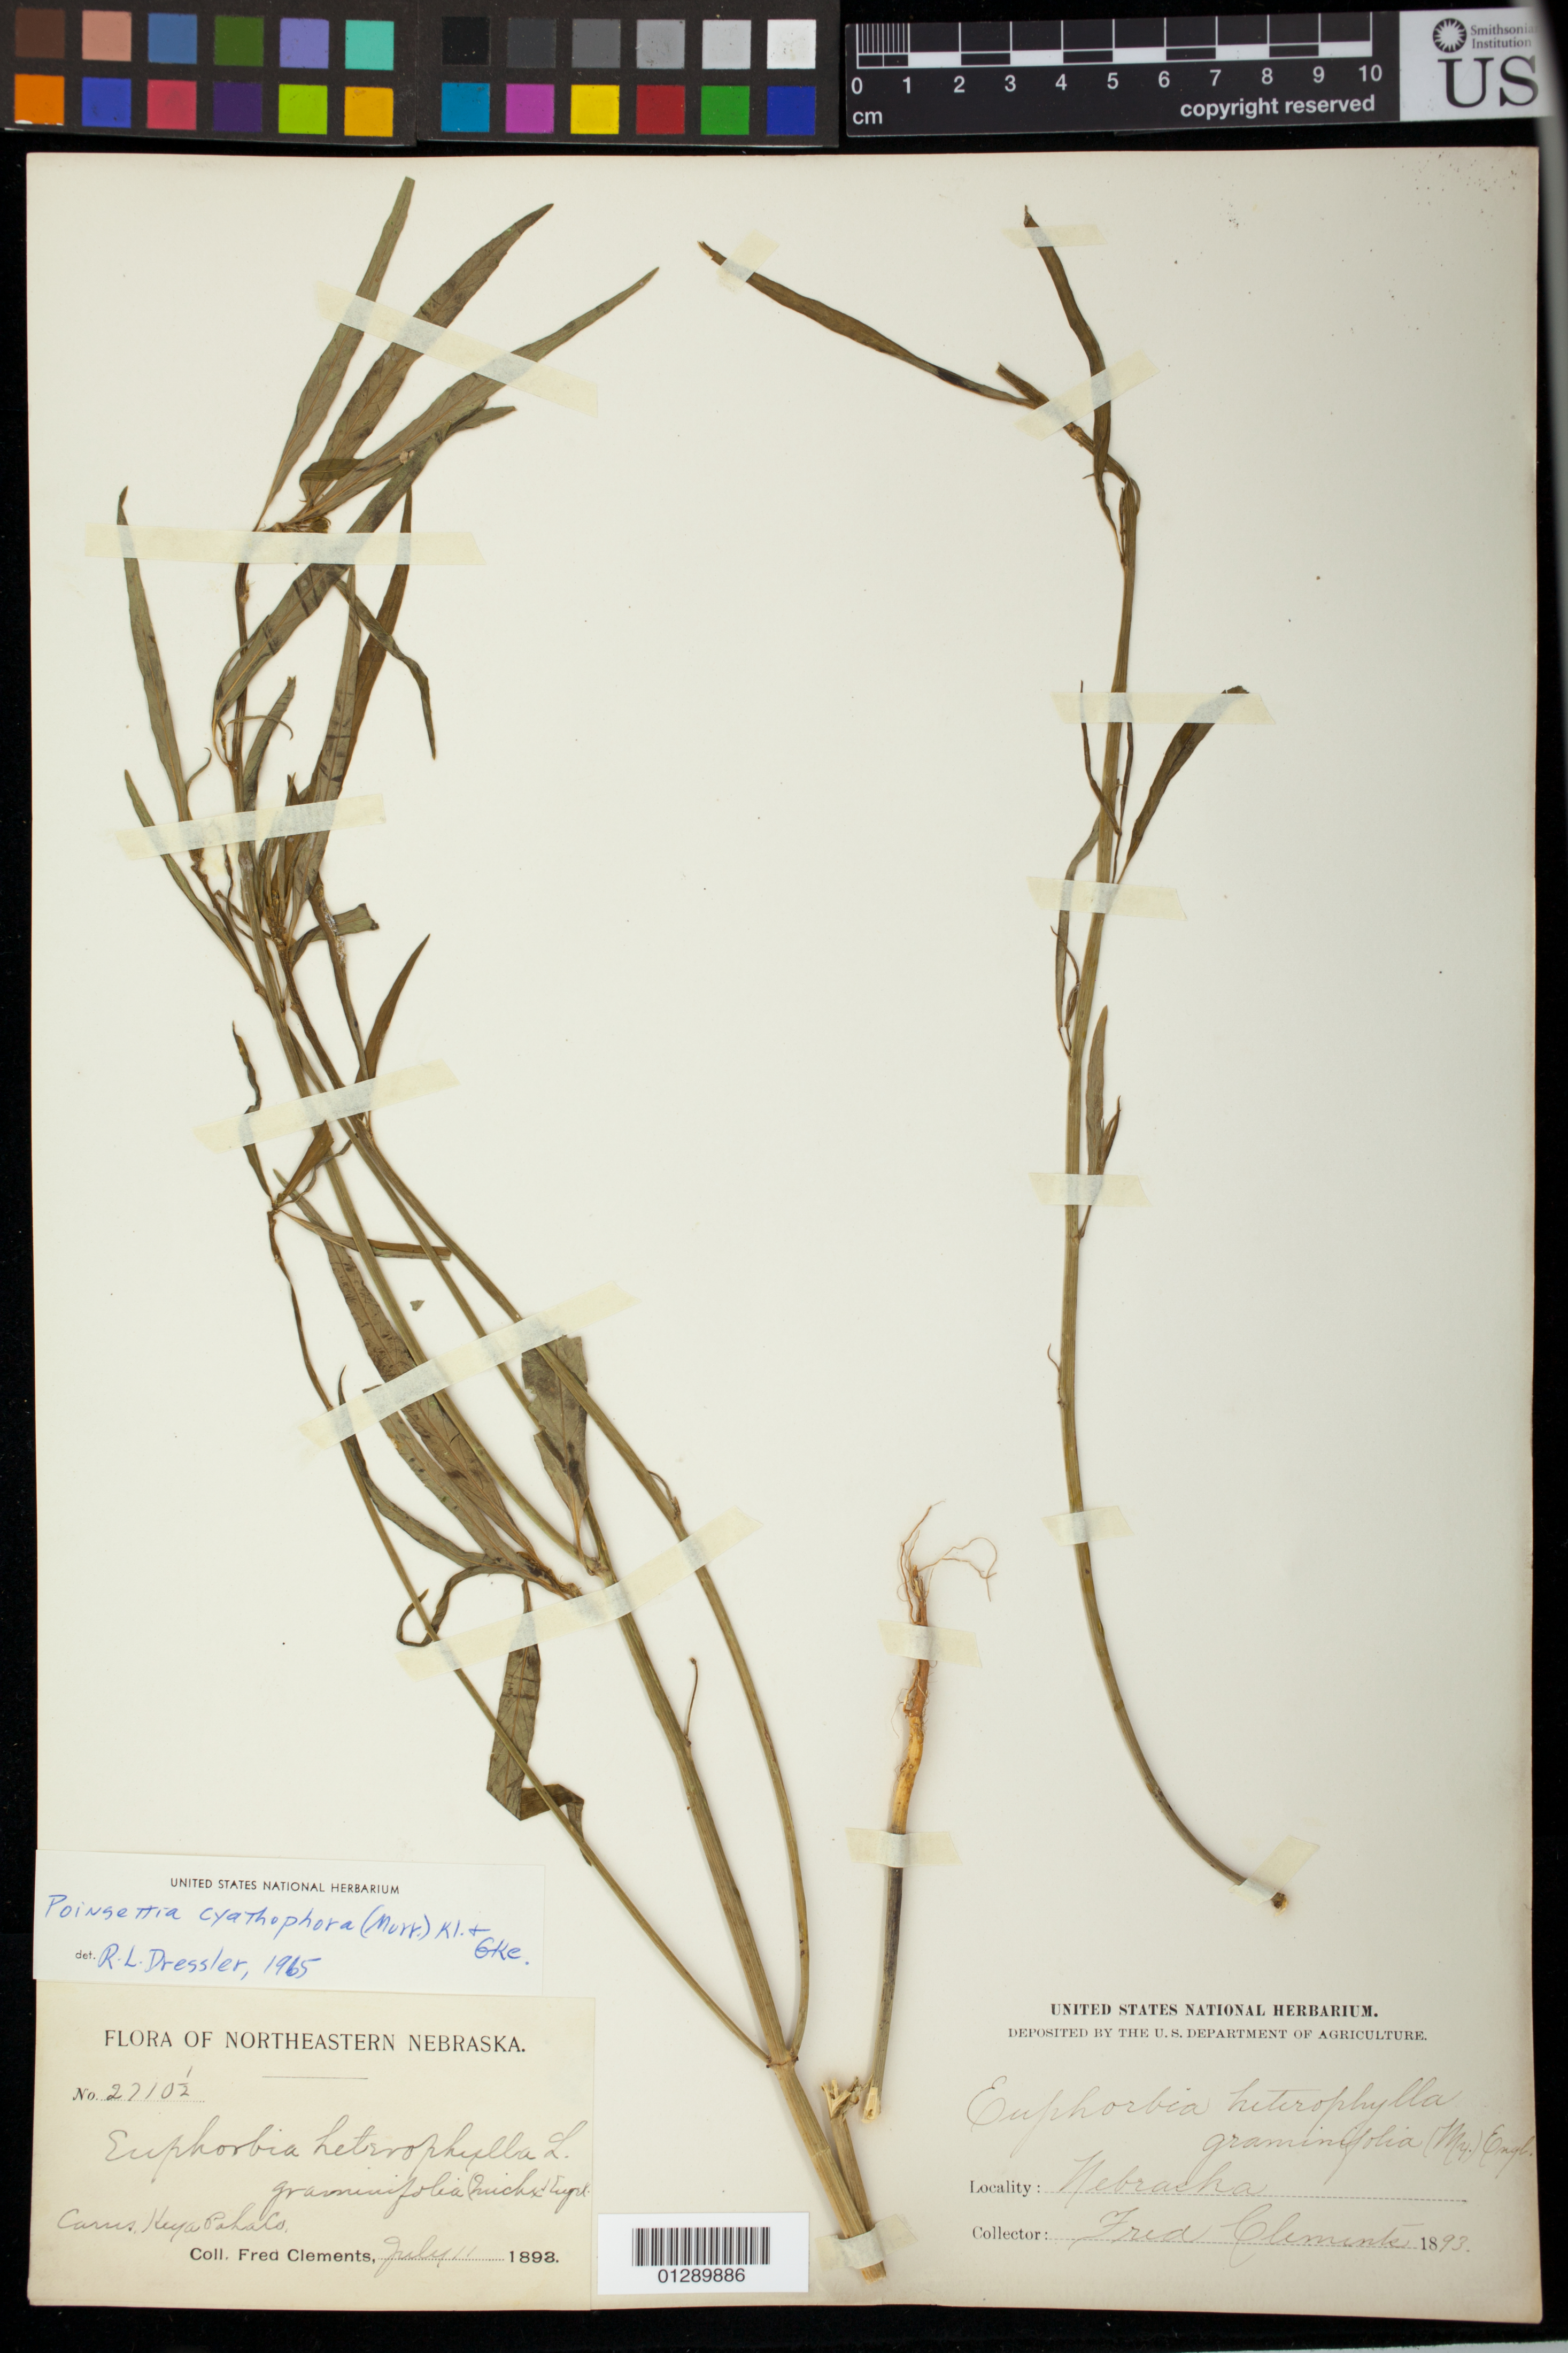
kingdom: Plantae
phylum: Tracheophyta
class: Magnoliopsida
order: Malpighiales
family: Euphorbiaceae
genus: Euphorbia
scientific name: Euphorbia heterophylla var. cyathophora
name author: (Murr.) Griseb.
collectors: F. Clements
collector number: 2710 1/2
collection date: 1893-07-11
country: United States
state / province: Nebraska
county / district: Keya Paha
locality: Carus